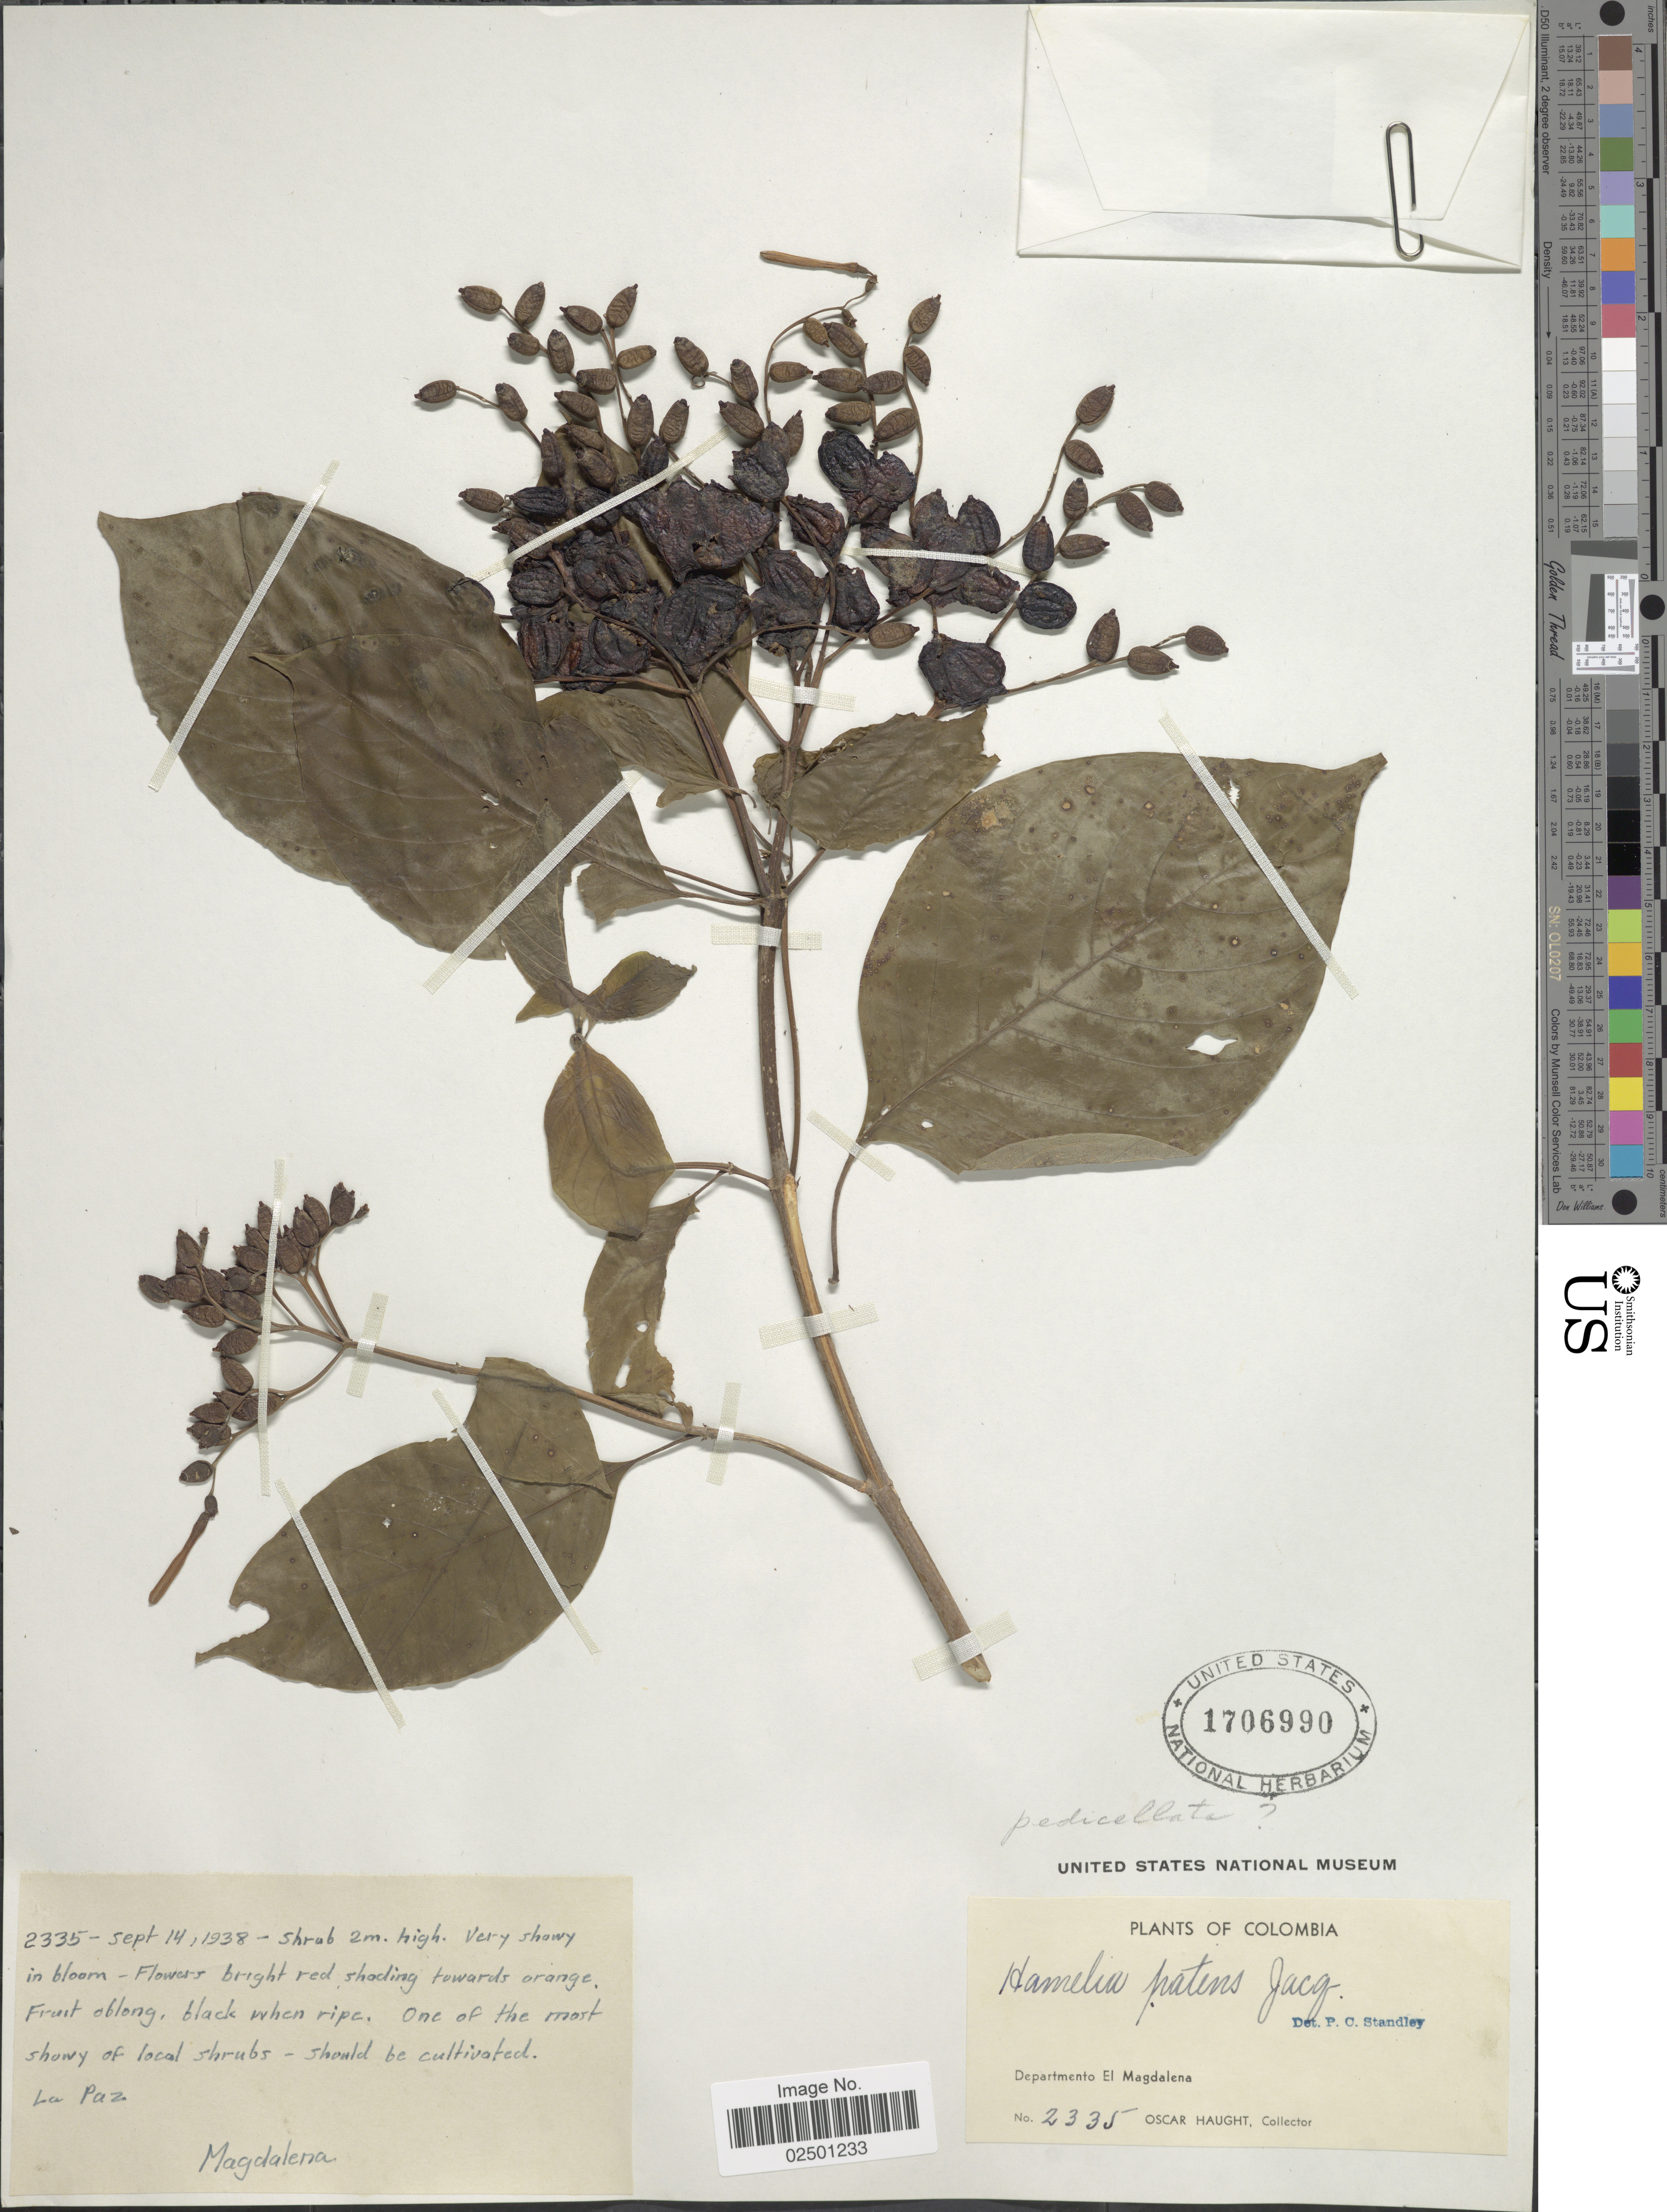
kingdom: Plantae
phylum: Tracheophyta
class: Magnoliopsida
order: Gentianales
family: Rubiaceae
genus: Hamelia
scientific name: Hamelia patens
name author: Jacq.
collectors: O. Haught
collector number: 2335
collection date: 1938-09-14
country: Colombia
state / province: Magdalena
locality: Departamento del Magdalena. La Paz.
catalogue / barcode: US 1706990